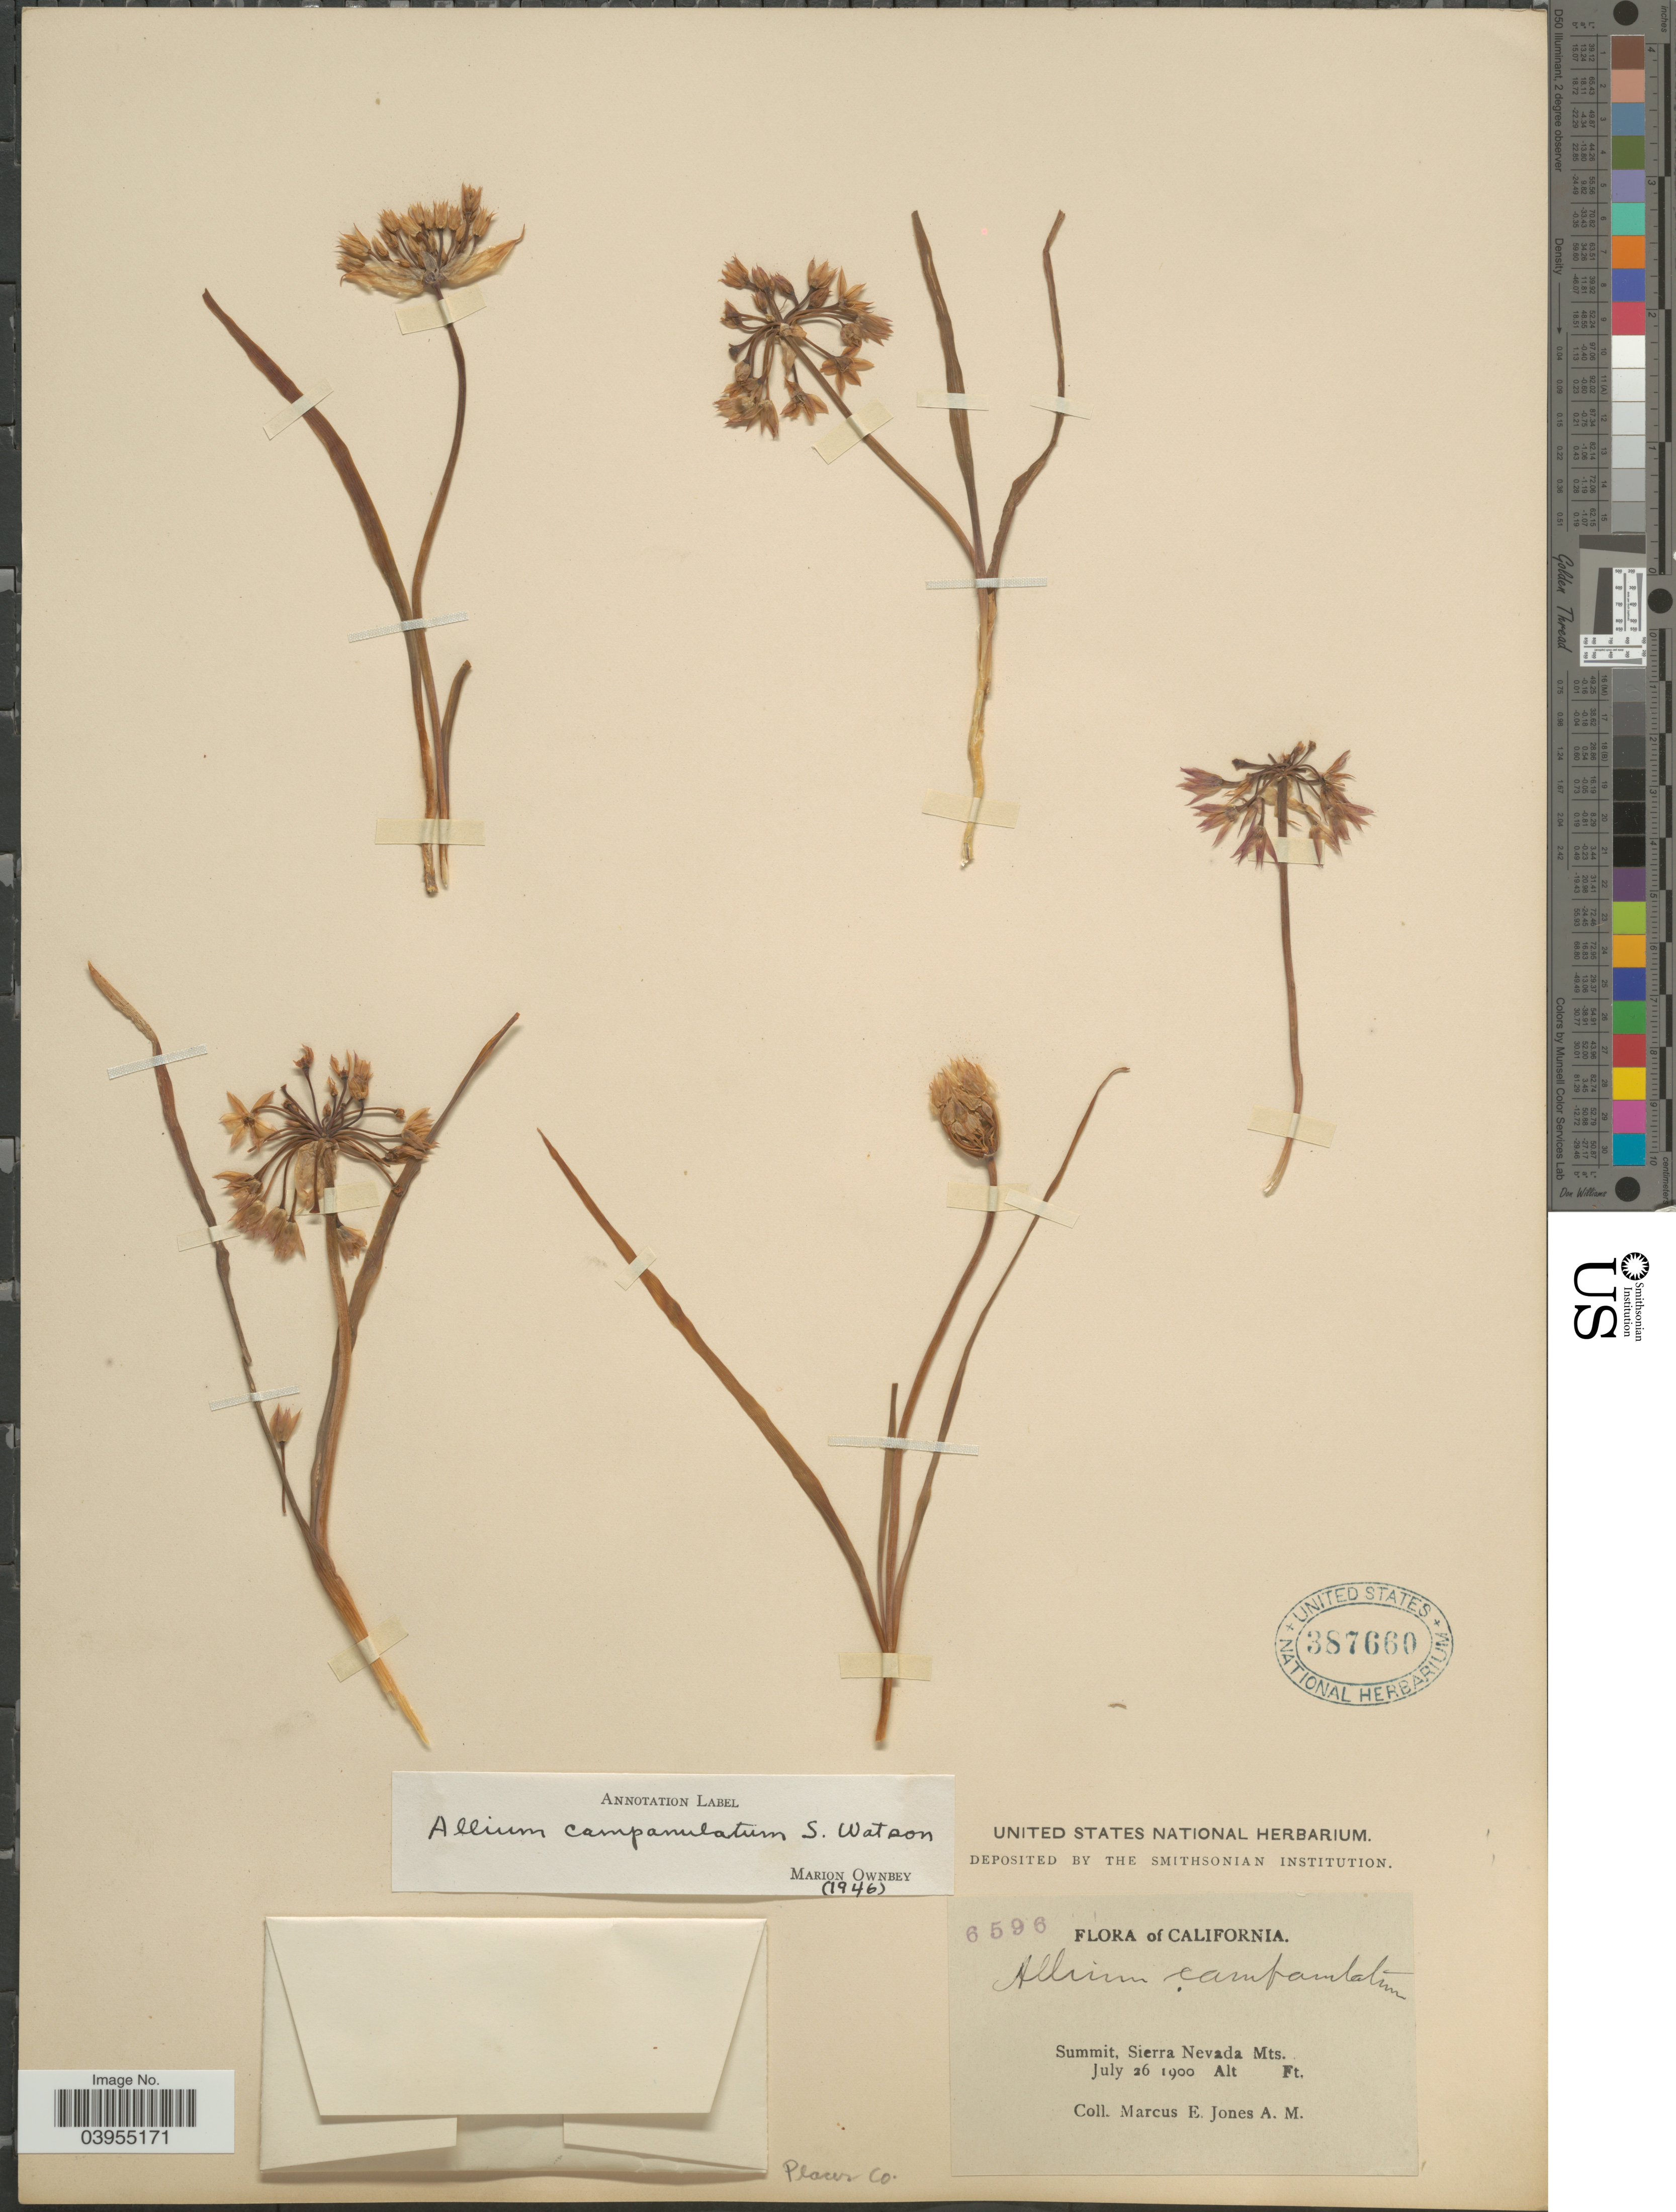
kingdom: Plantae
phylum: Tracheophyta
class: Liliopsida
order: Asparagales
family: Amaryllidaceae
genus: Allium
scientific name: Allium campanulatum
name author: S. Watson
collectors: M. E. Jones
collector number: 6596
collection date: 1900-07-26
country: United States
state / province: California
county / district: Placer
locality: Summit, Sierra Nevada Mts. Placer Co.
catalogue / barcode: US 387660